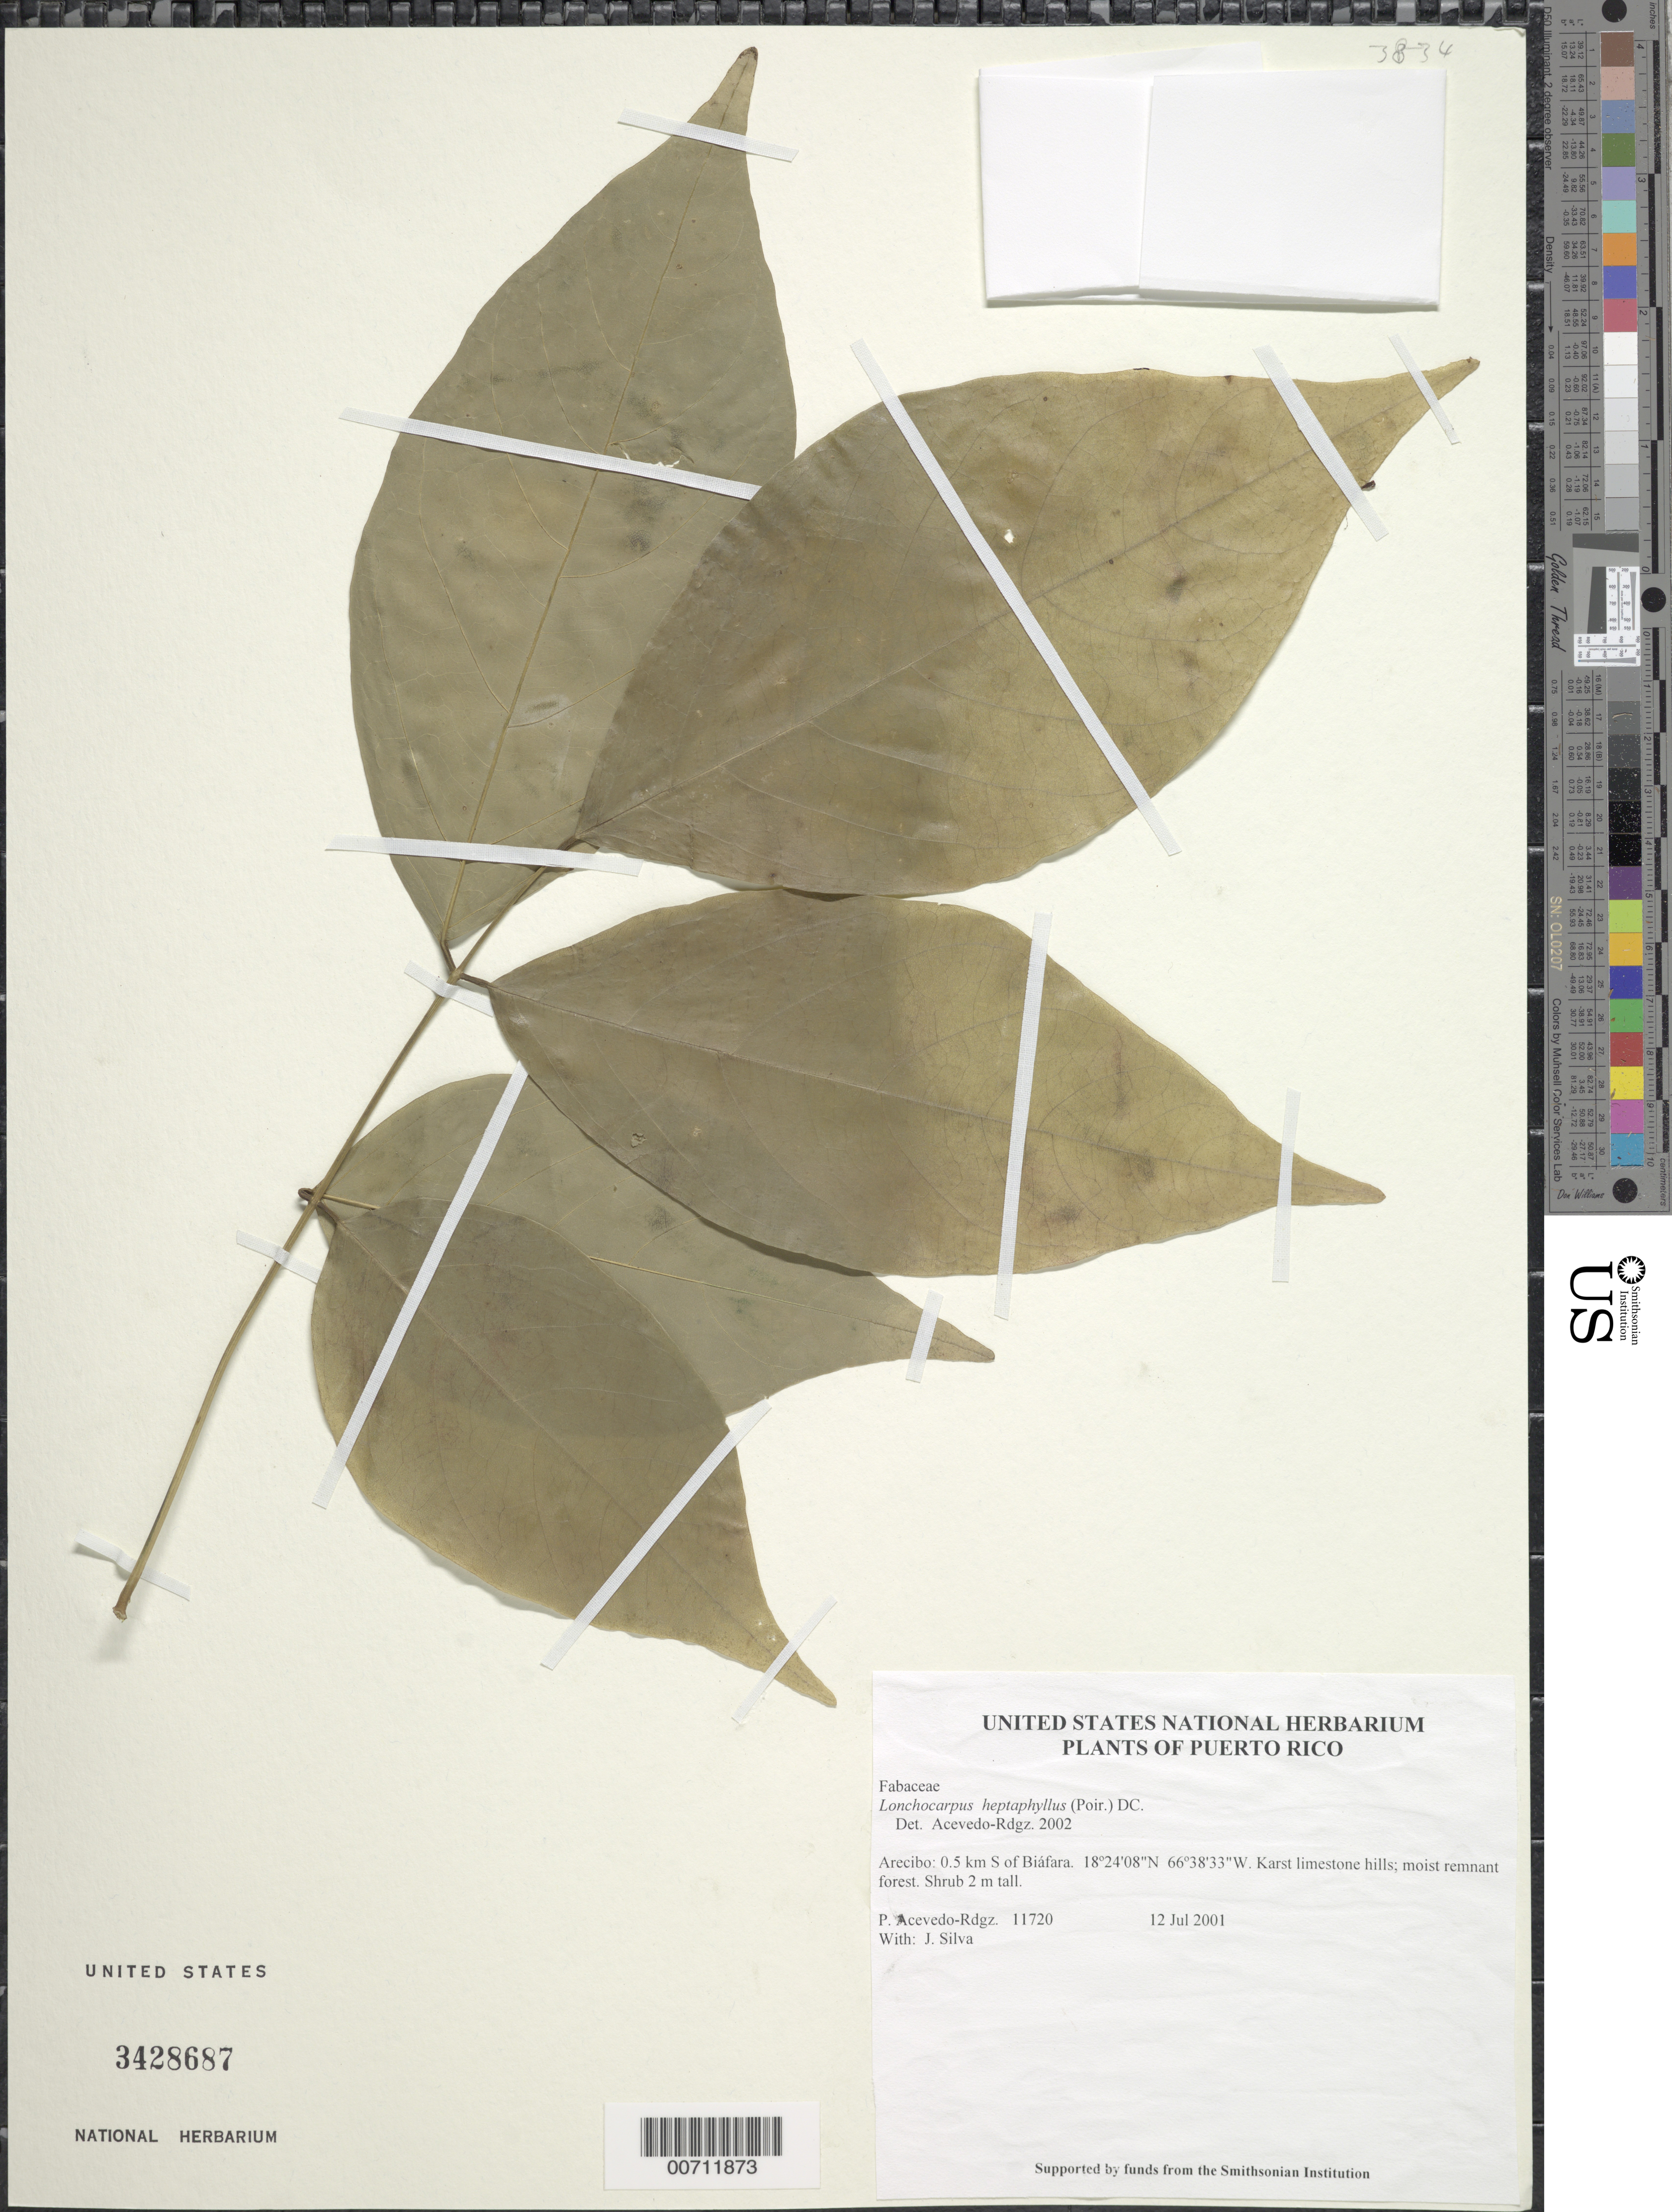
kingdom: Plantae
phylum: Tracheophyta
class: Magnoliopsida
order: Fabales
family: Fabaceae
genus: Lonchocarpus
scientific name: Lonchocarpus heptaphyllus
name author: (Poir.) DC.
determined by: Acevedo-Rodríguez, P., (BOT), Smithsonian Institution - National Museum of Natural History (UNITED STATES)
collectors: P. Acevedo-Rodr. & J. Silva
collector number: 11720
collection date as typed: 12 Jul 2001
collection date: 2001-07-12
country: Puerto Rico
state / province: Arecibo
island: Puerto Rico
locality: Arecibo: 0.5 km S of Biáfara.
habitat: Karst limestone hills; moist remnant forest.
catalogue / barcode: US 3428687